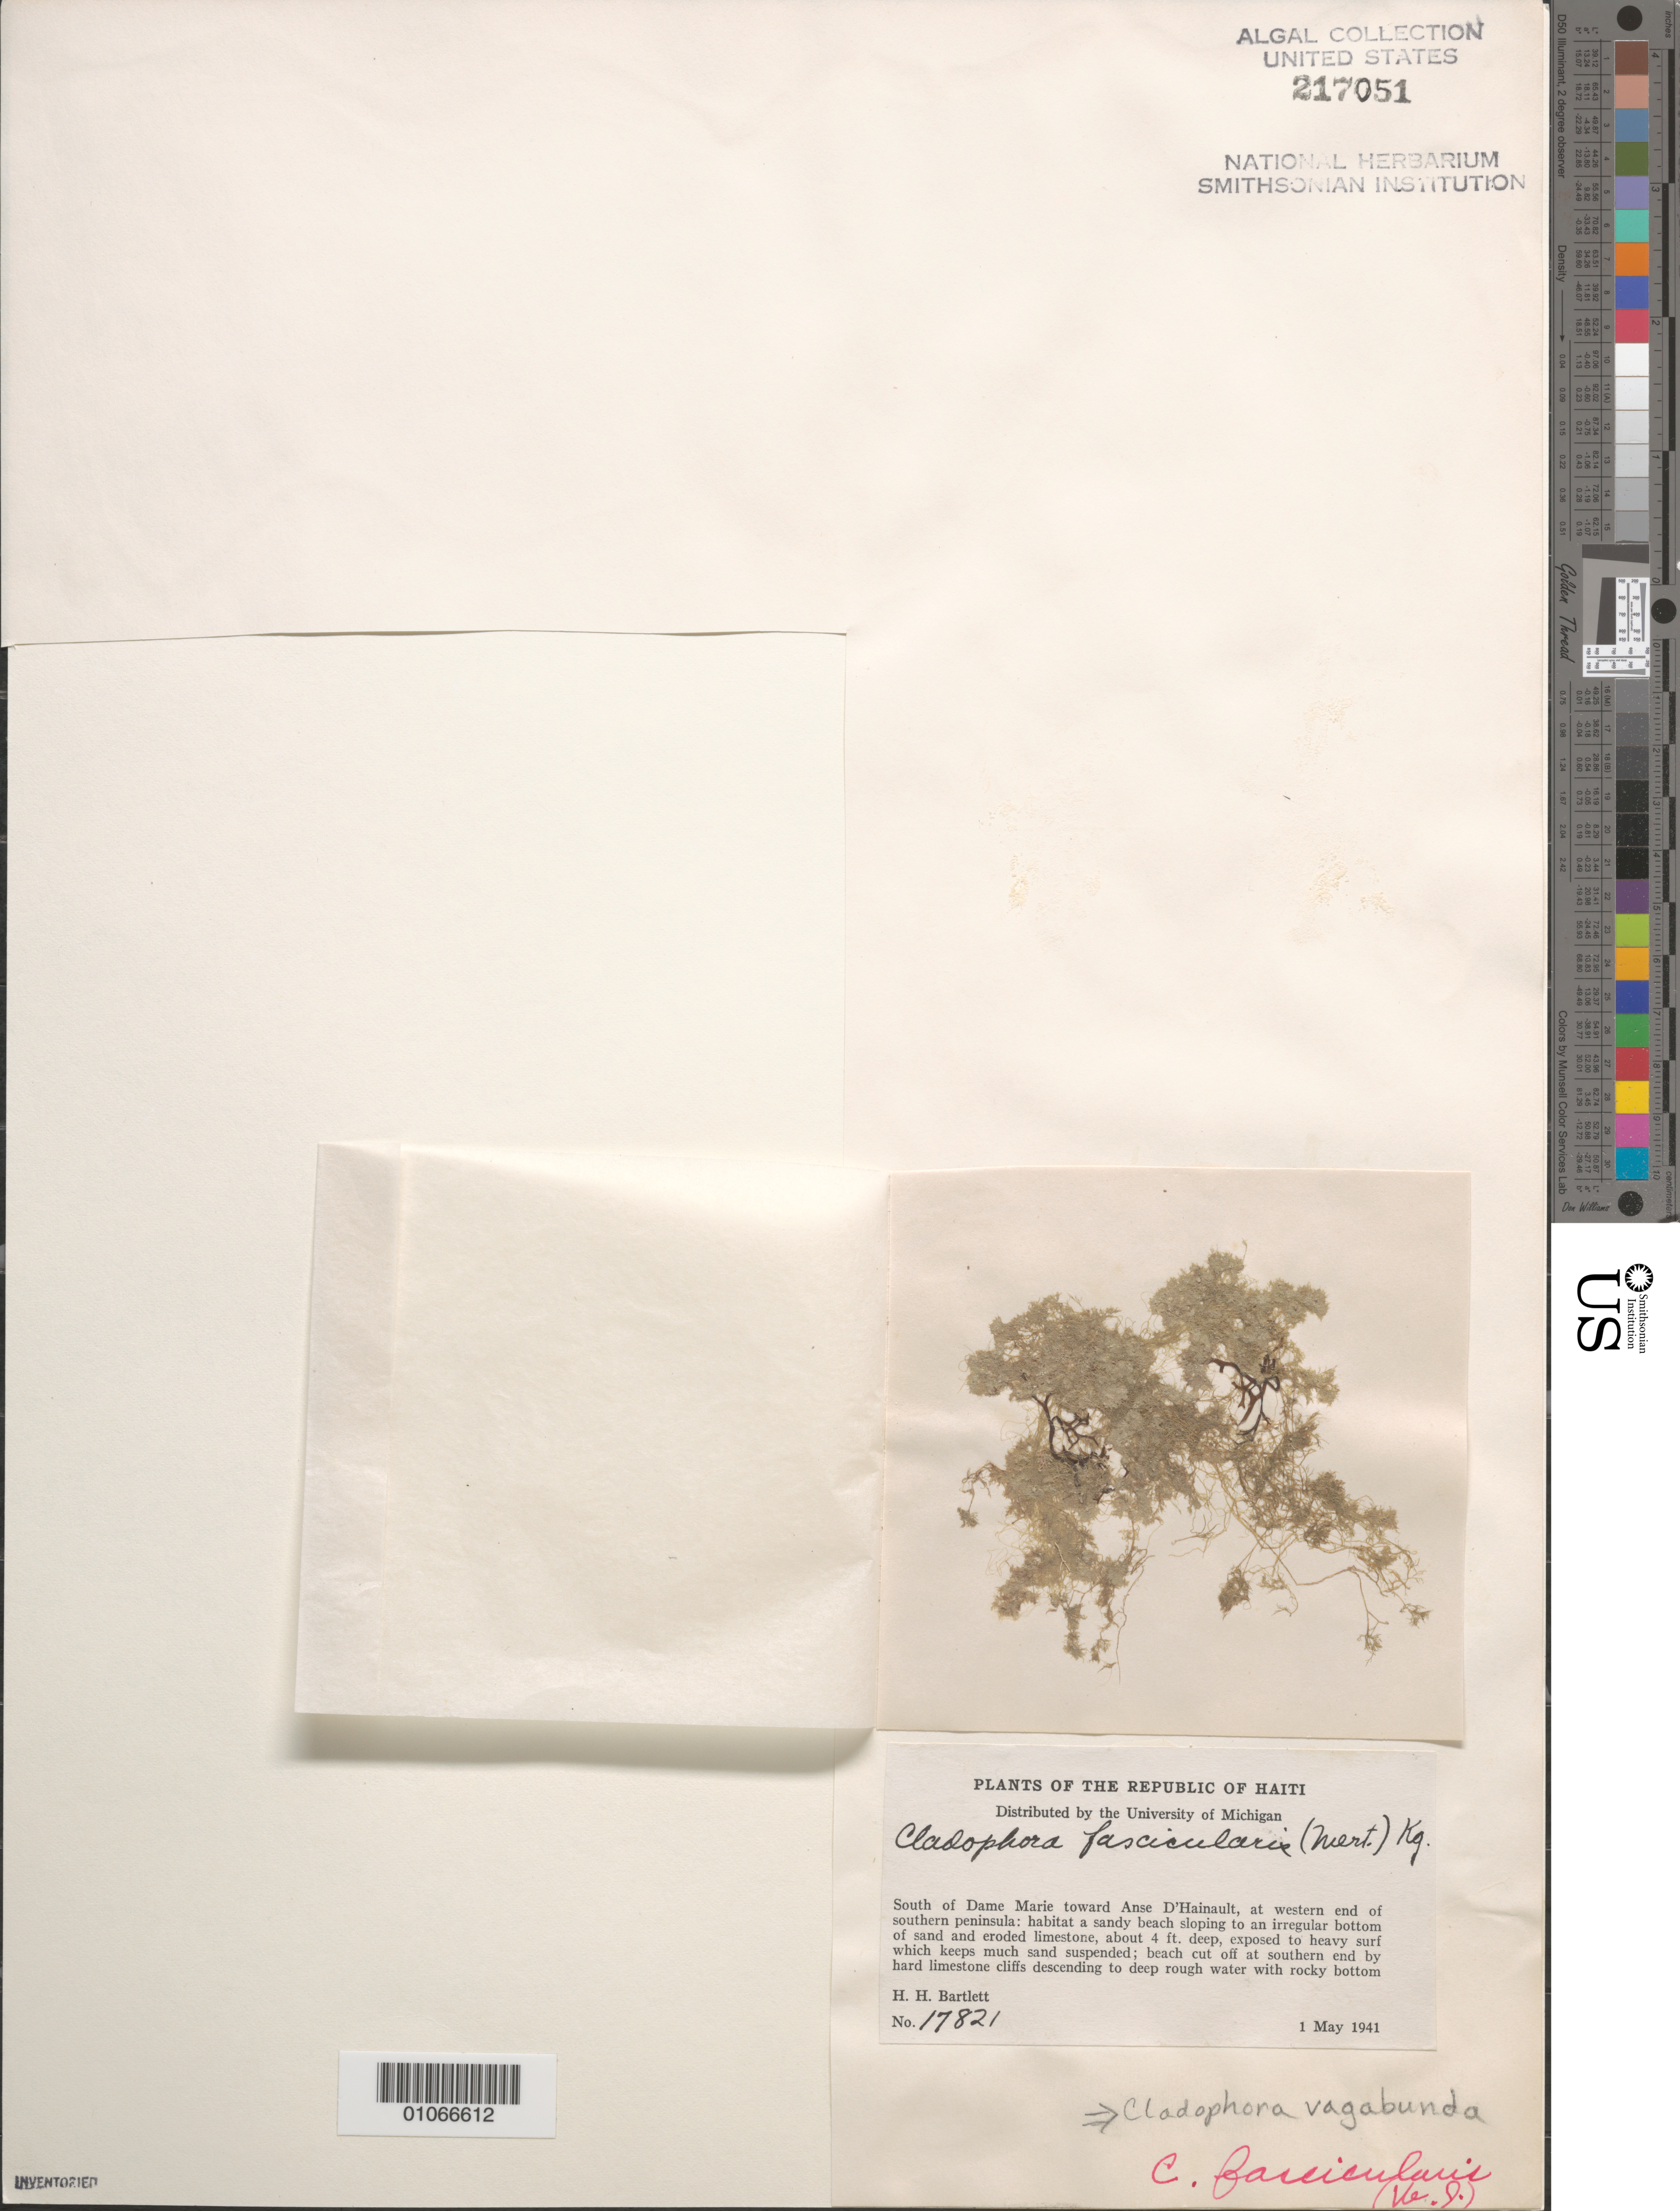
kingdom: Plantae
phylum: Chlorophyta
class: Ulvophyceae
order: Cladophorales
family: Cladophoraceae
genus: Cladophora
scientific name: Cladophora vagabunda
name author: (L.) C. Hoek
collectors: H. H. Bartlett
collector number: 17821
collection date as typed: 01 May 1941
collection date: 1941-05-01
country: Haiti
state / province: Sud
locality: South of Dame Marie toward Anse D'Hainault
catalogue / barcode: US 217051